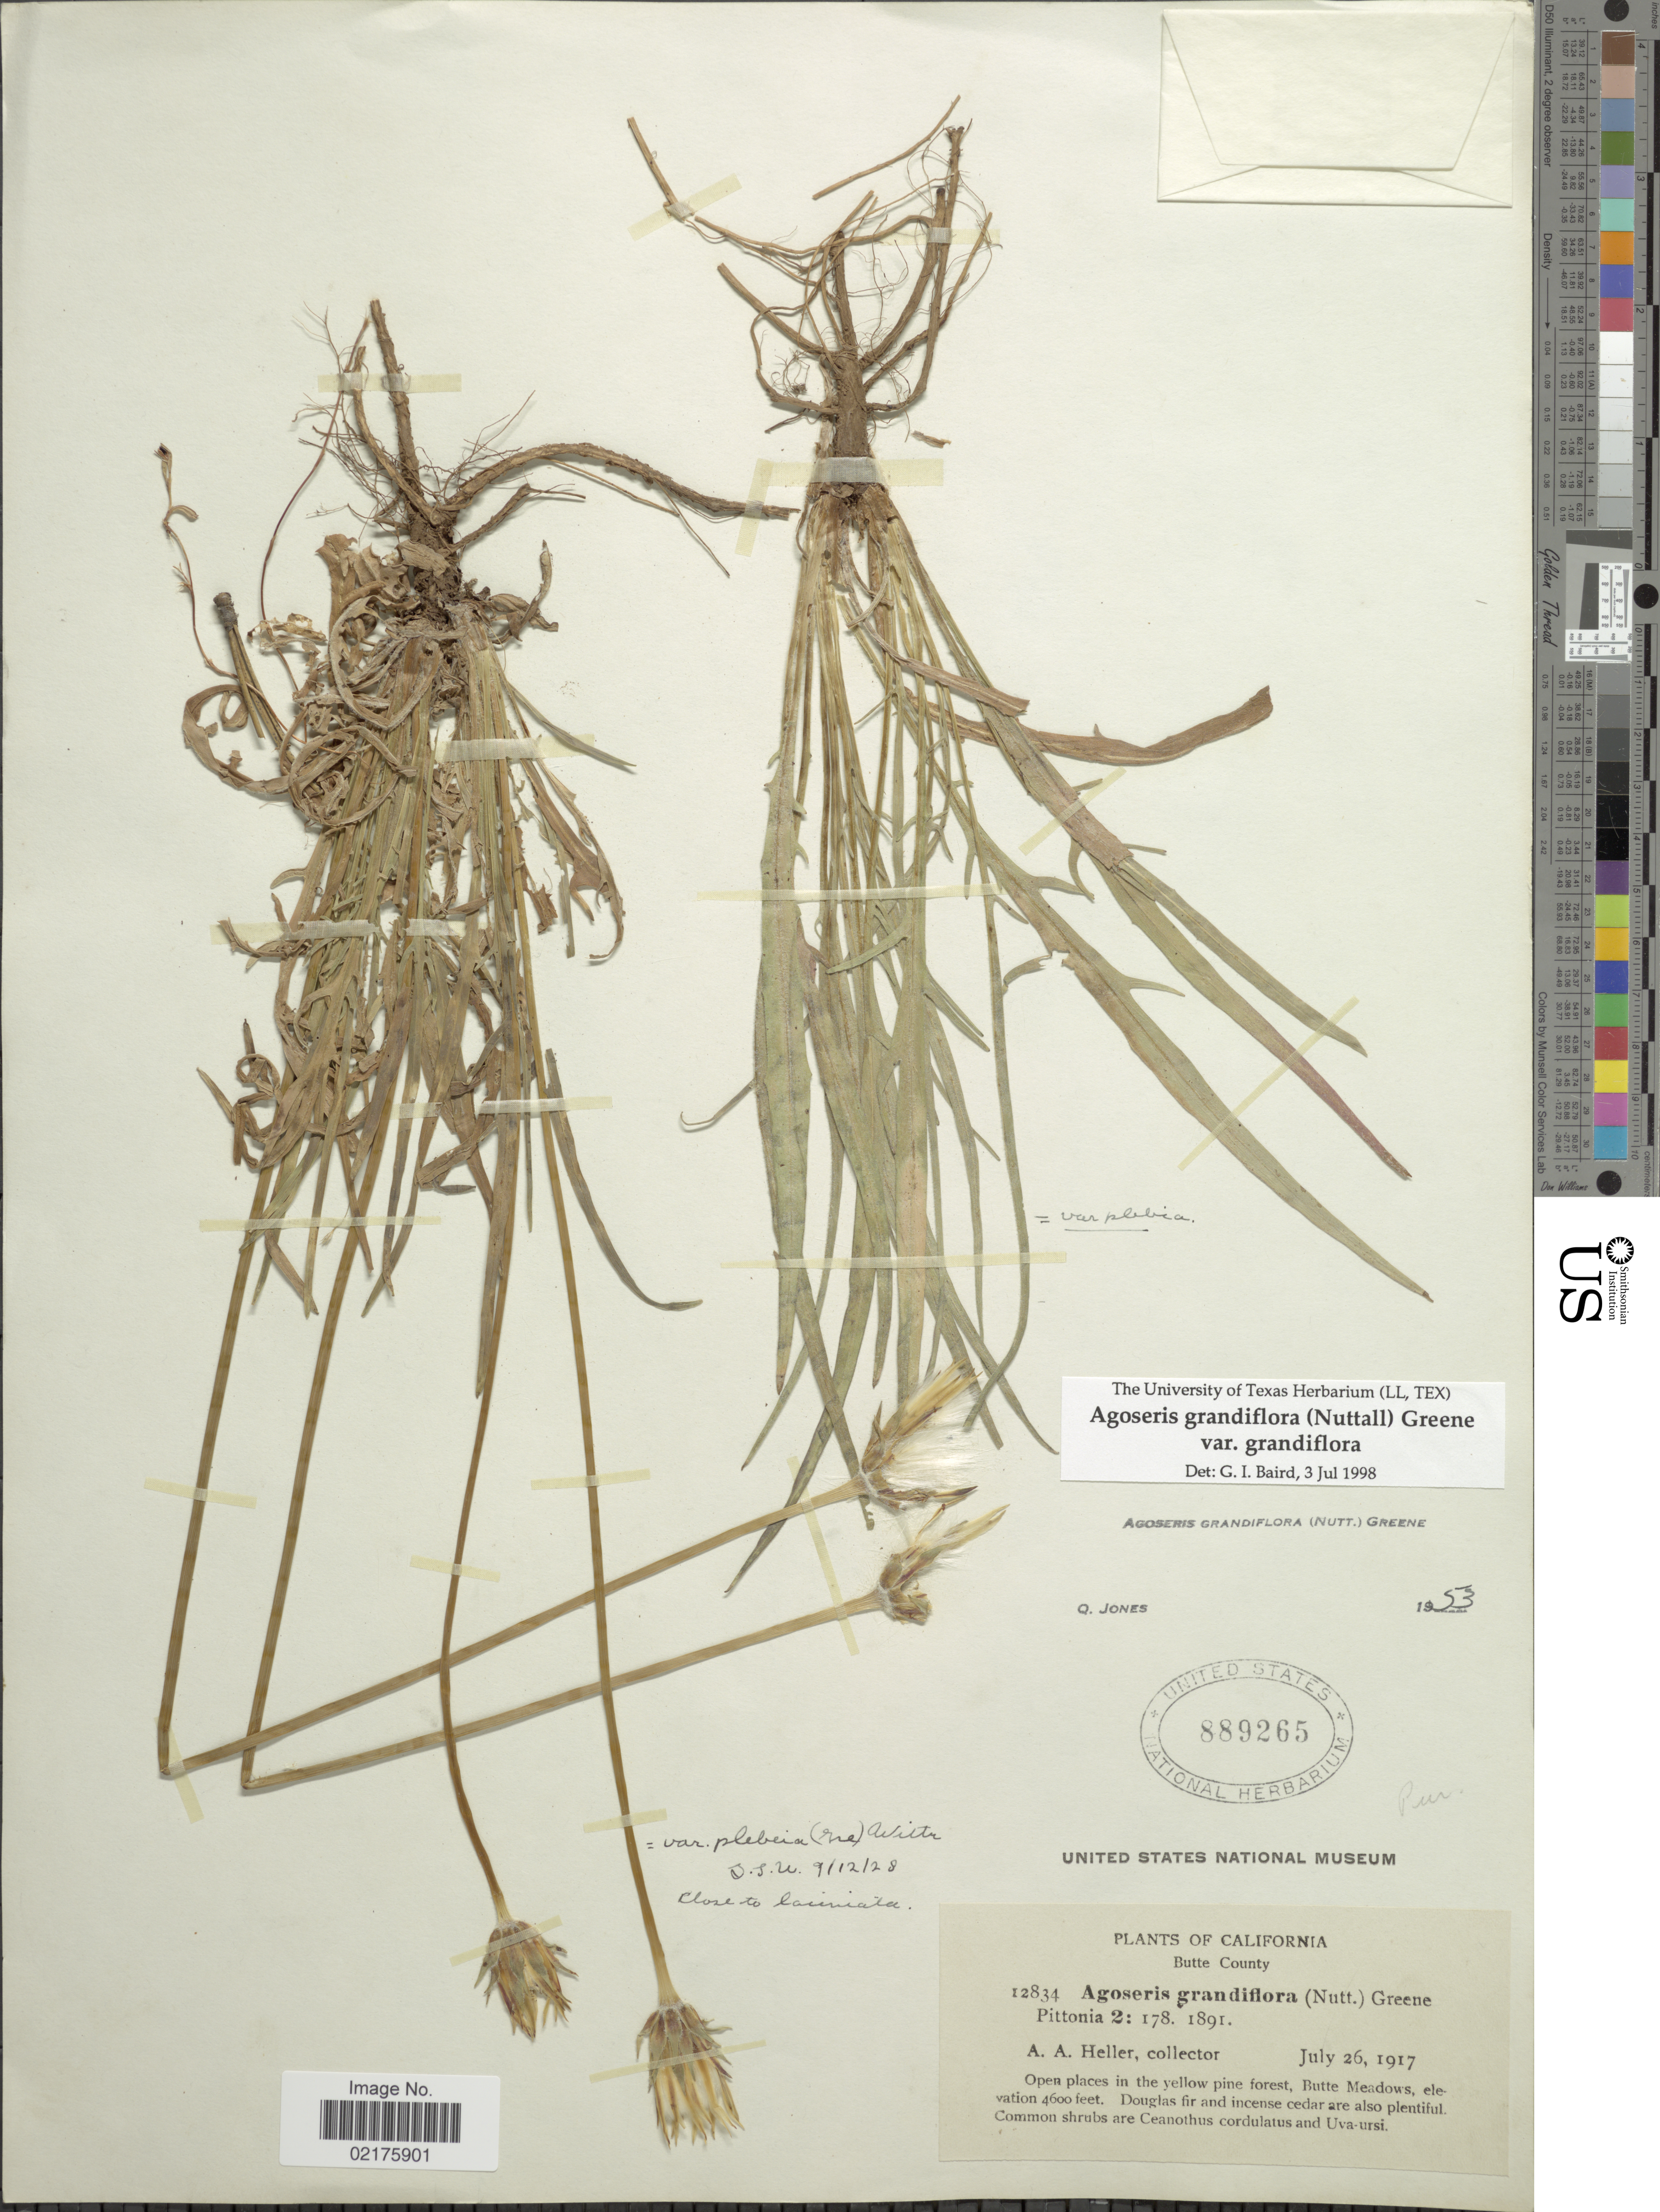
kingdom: Plantae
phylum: Tracheophyta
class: Magnoliopsida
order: Asterales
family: Asteraceae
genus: Agoseris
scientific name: Agoseris grandiflora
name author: (Nutt.) Greene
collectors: A. A. Heller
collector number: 12834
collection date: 1917-07-26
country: United States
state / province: California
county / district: Butte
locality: Butte County, Butte Meadows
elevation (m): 1402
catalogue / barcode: US 889265